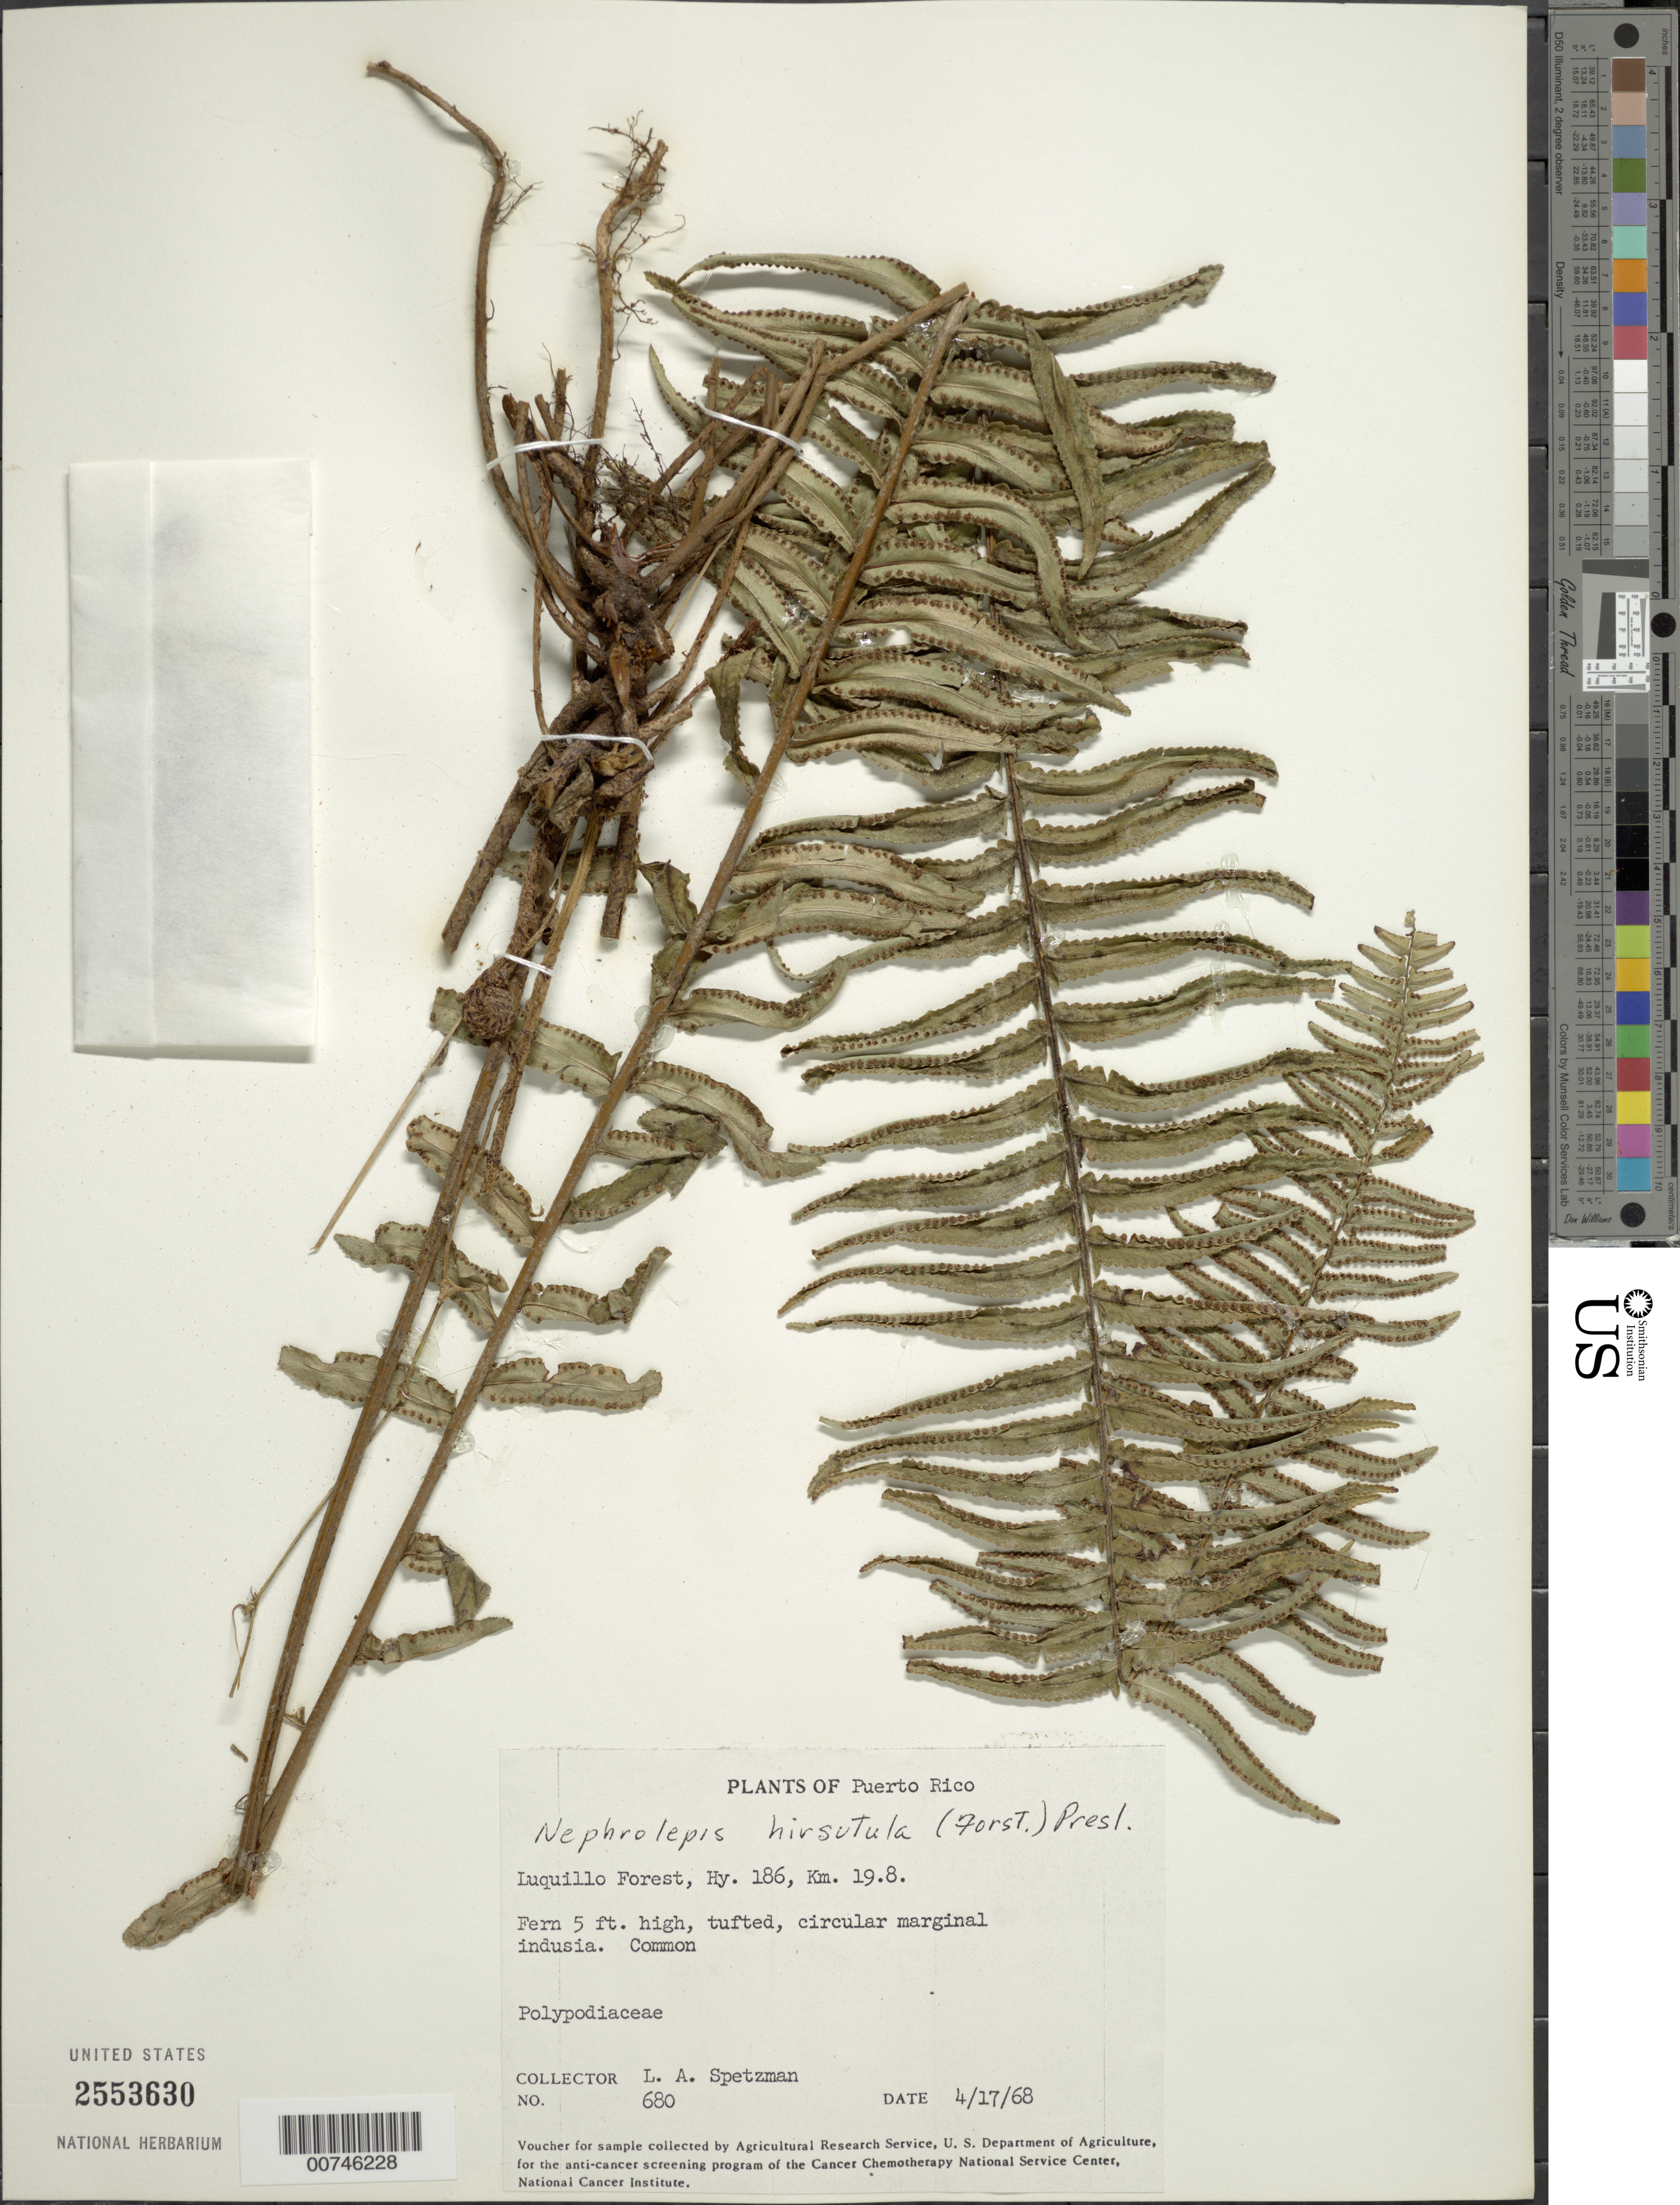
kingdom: Plantae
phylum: Tracheophyta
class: Polypodiopsida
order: Polypodiales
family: Nephrolepidaceae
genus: Nephrolepis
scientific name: Nephrolepis multiflora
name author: (Roxb.) F.M. Jarrett ex C.V. Morton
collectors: L. Spetzman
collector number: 680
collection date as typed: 17 Apr 1968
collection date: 1968-04-17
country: Puerto Rico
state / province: Luquillo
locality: Luquillo Forest, Hy. 186, km 19.8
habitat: Common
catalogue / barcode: US 2553630